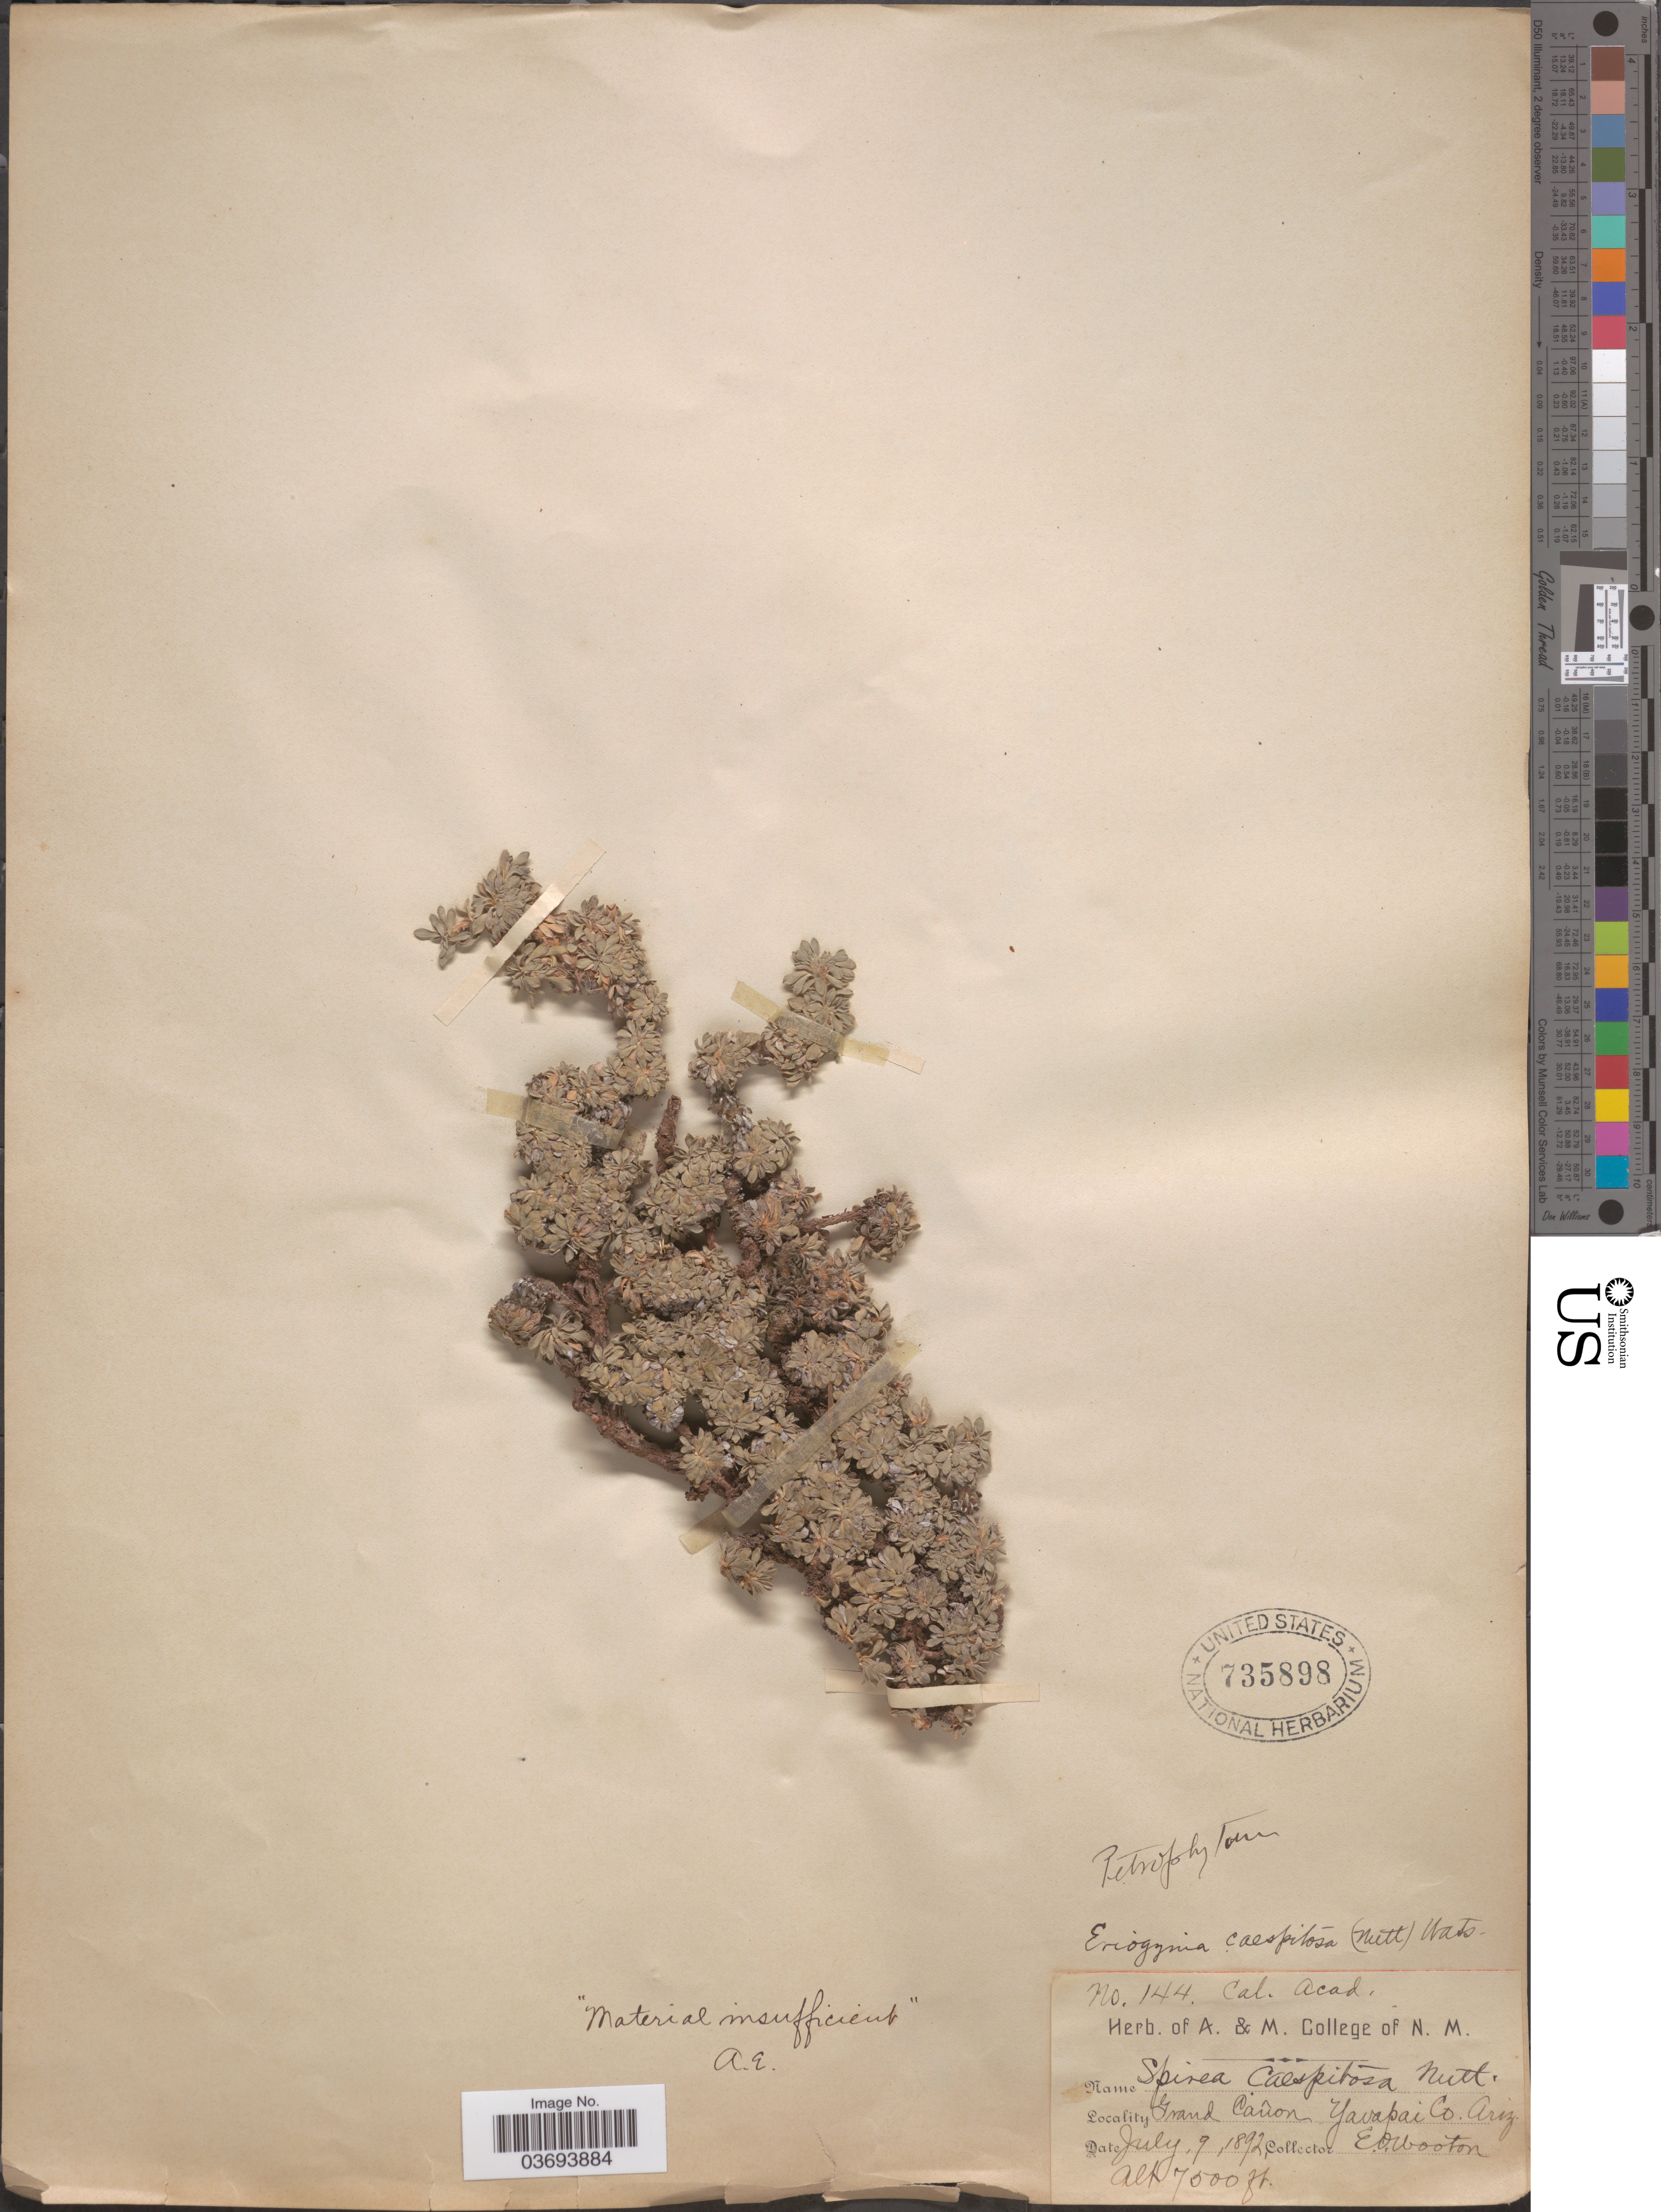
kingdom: Plantae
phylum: Tracheophyta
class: Magnoliopsida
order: Rosales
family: Rosaceae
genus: Petrophytum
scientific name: Petrophytum caespitosum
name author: (Nutt.) Rydb.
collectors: E. O. Wooton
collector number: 144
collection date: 1892-07-09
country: United States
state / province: Arizona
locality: Grand Cañon Yavapai Co.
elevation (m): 2286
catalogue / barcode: US 735898